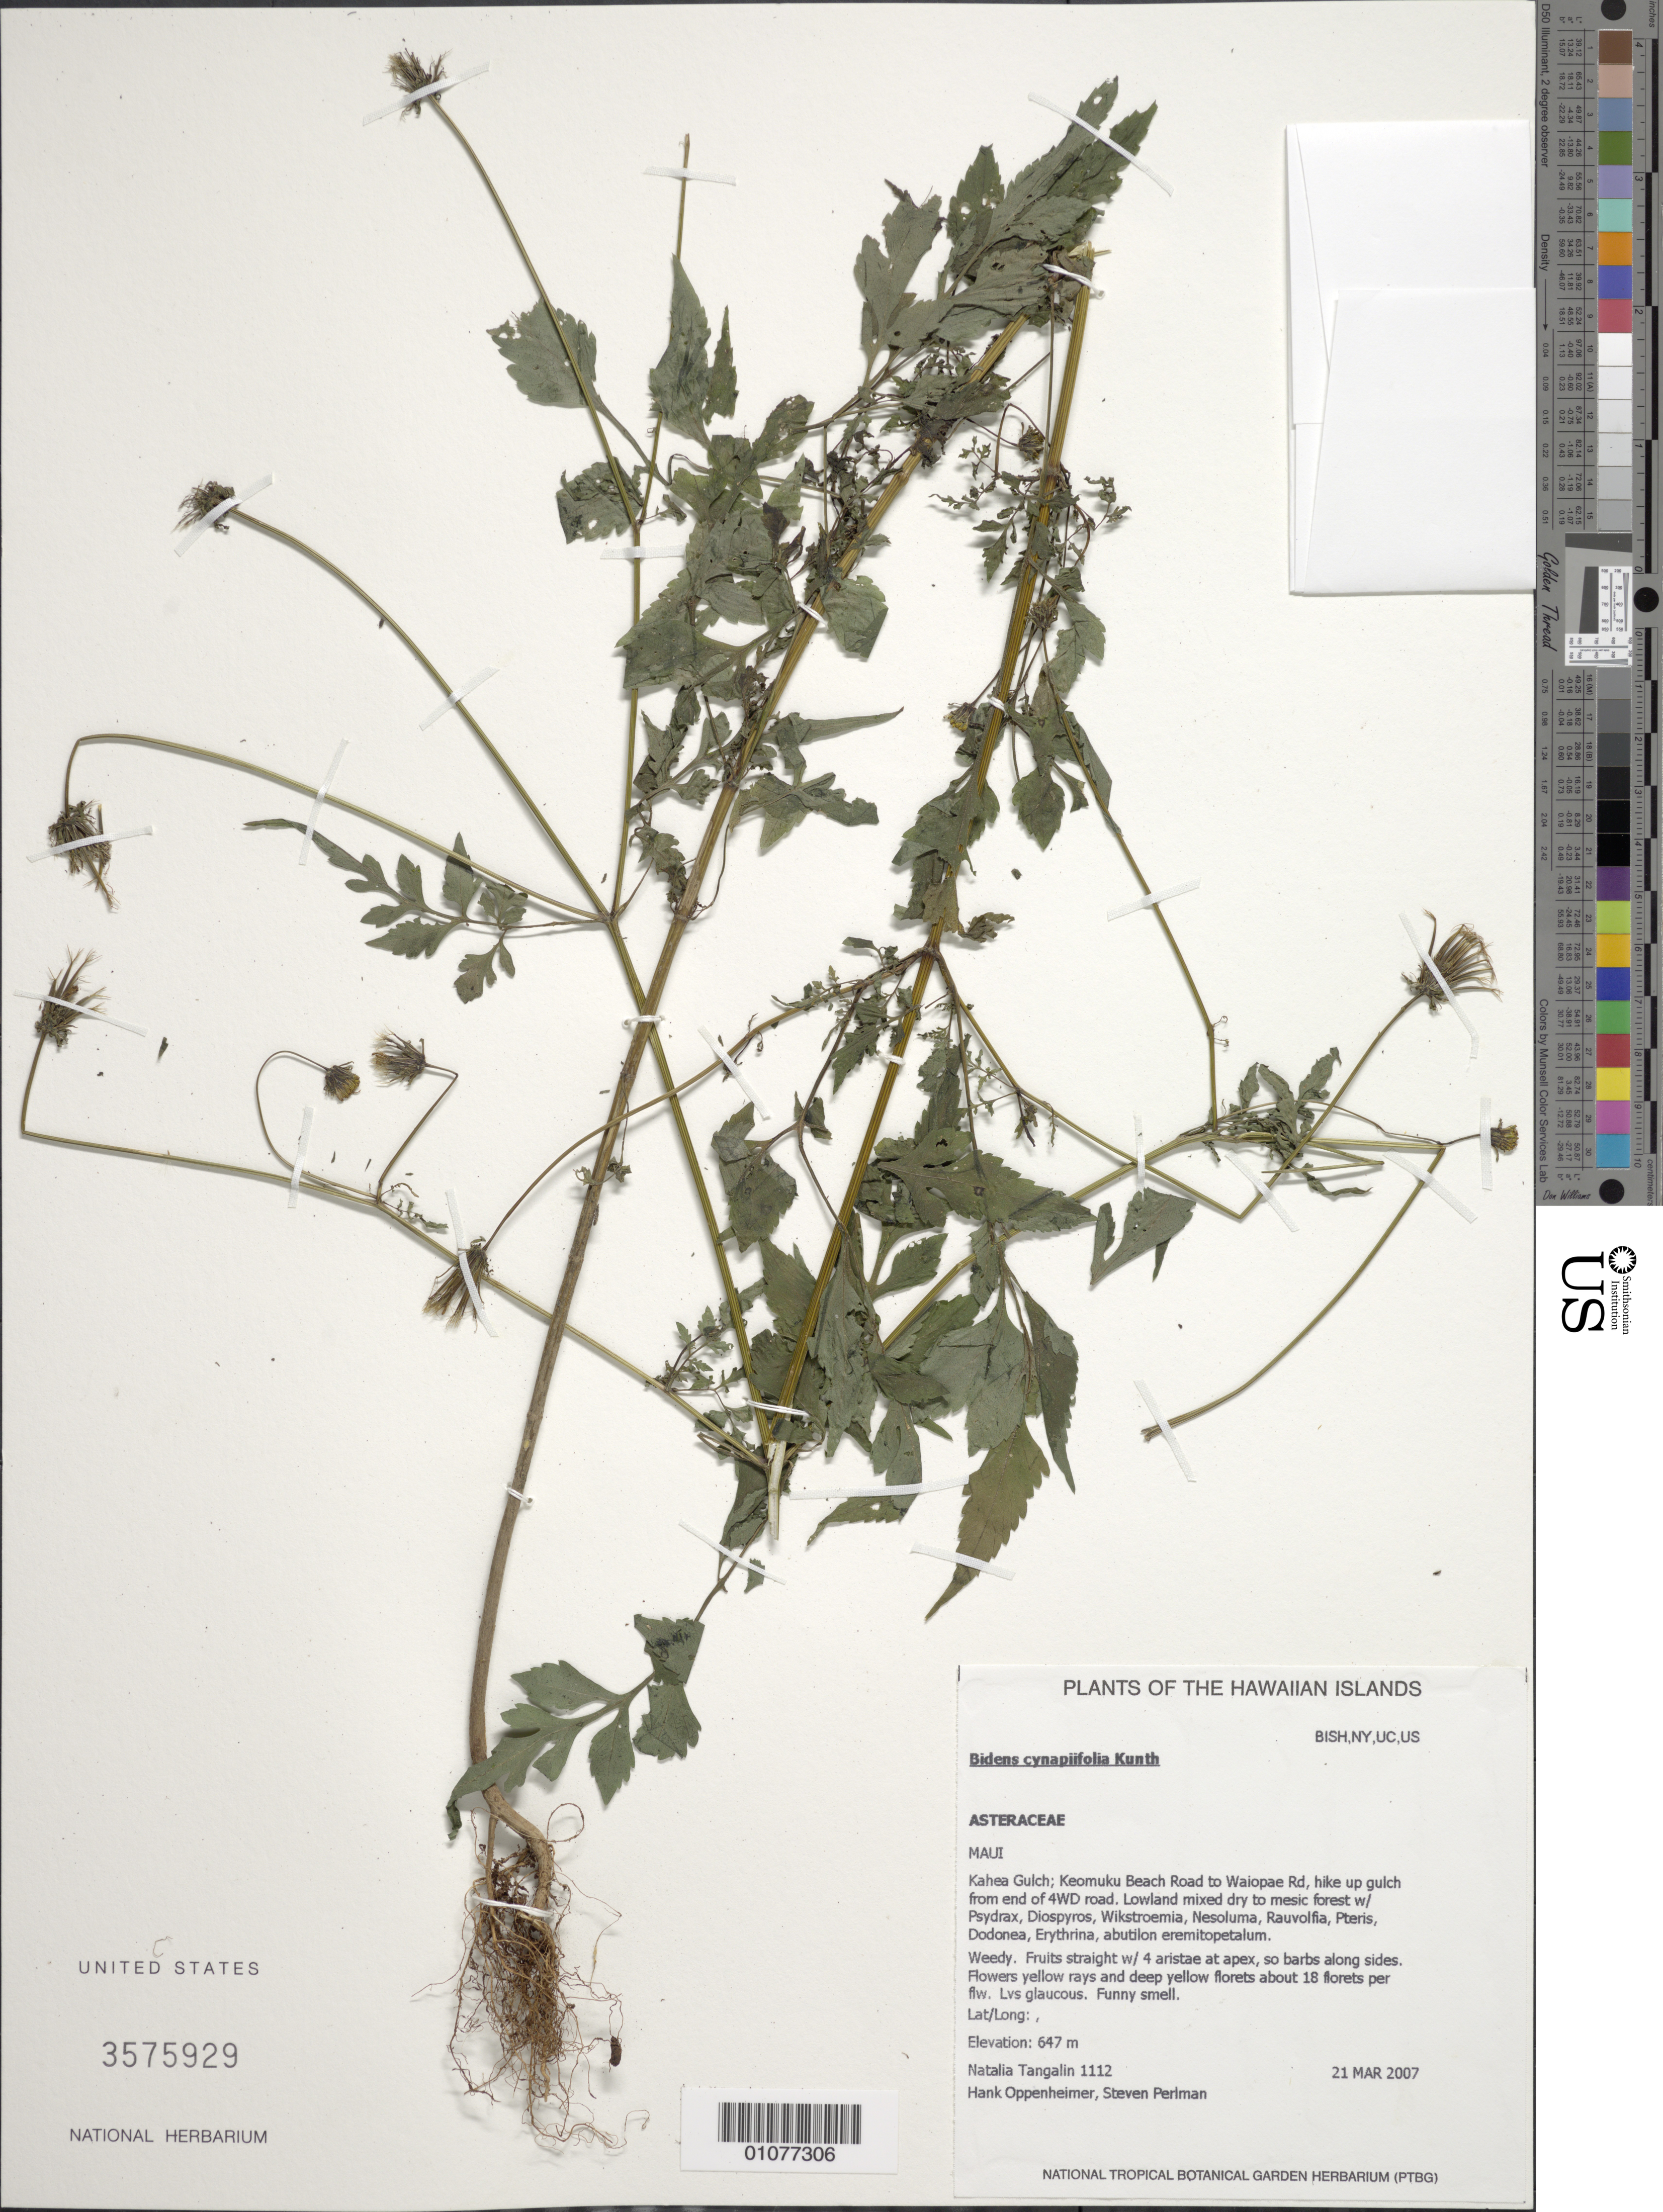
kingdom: Plantae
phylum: Tracheophyta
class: Magnoliopsida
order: Asterales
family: Asteraceae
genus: Bidens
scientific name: Bidens cynapiifolia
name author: Kunth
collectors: N. Tangalin, H. Oppenheimer & S. P. Perlman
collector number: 1112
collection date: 2007-03-21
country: United States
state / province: Hawaii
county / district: Maui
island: Maui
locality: Kahea Gulch, Keomuka Beach Road to Waiopae Rd., hike up gulch from end of 4WD road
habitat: lowland mixed dry to mesic forest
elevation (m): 647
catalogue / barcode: US 3575929